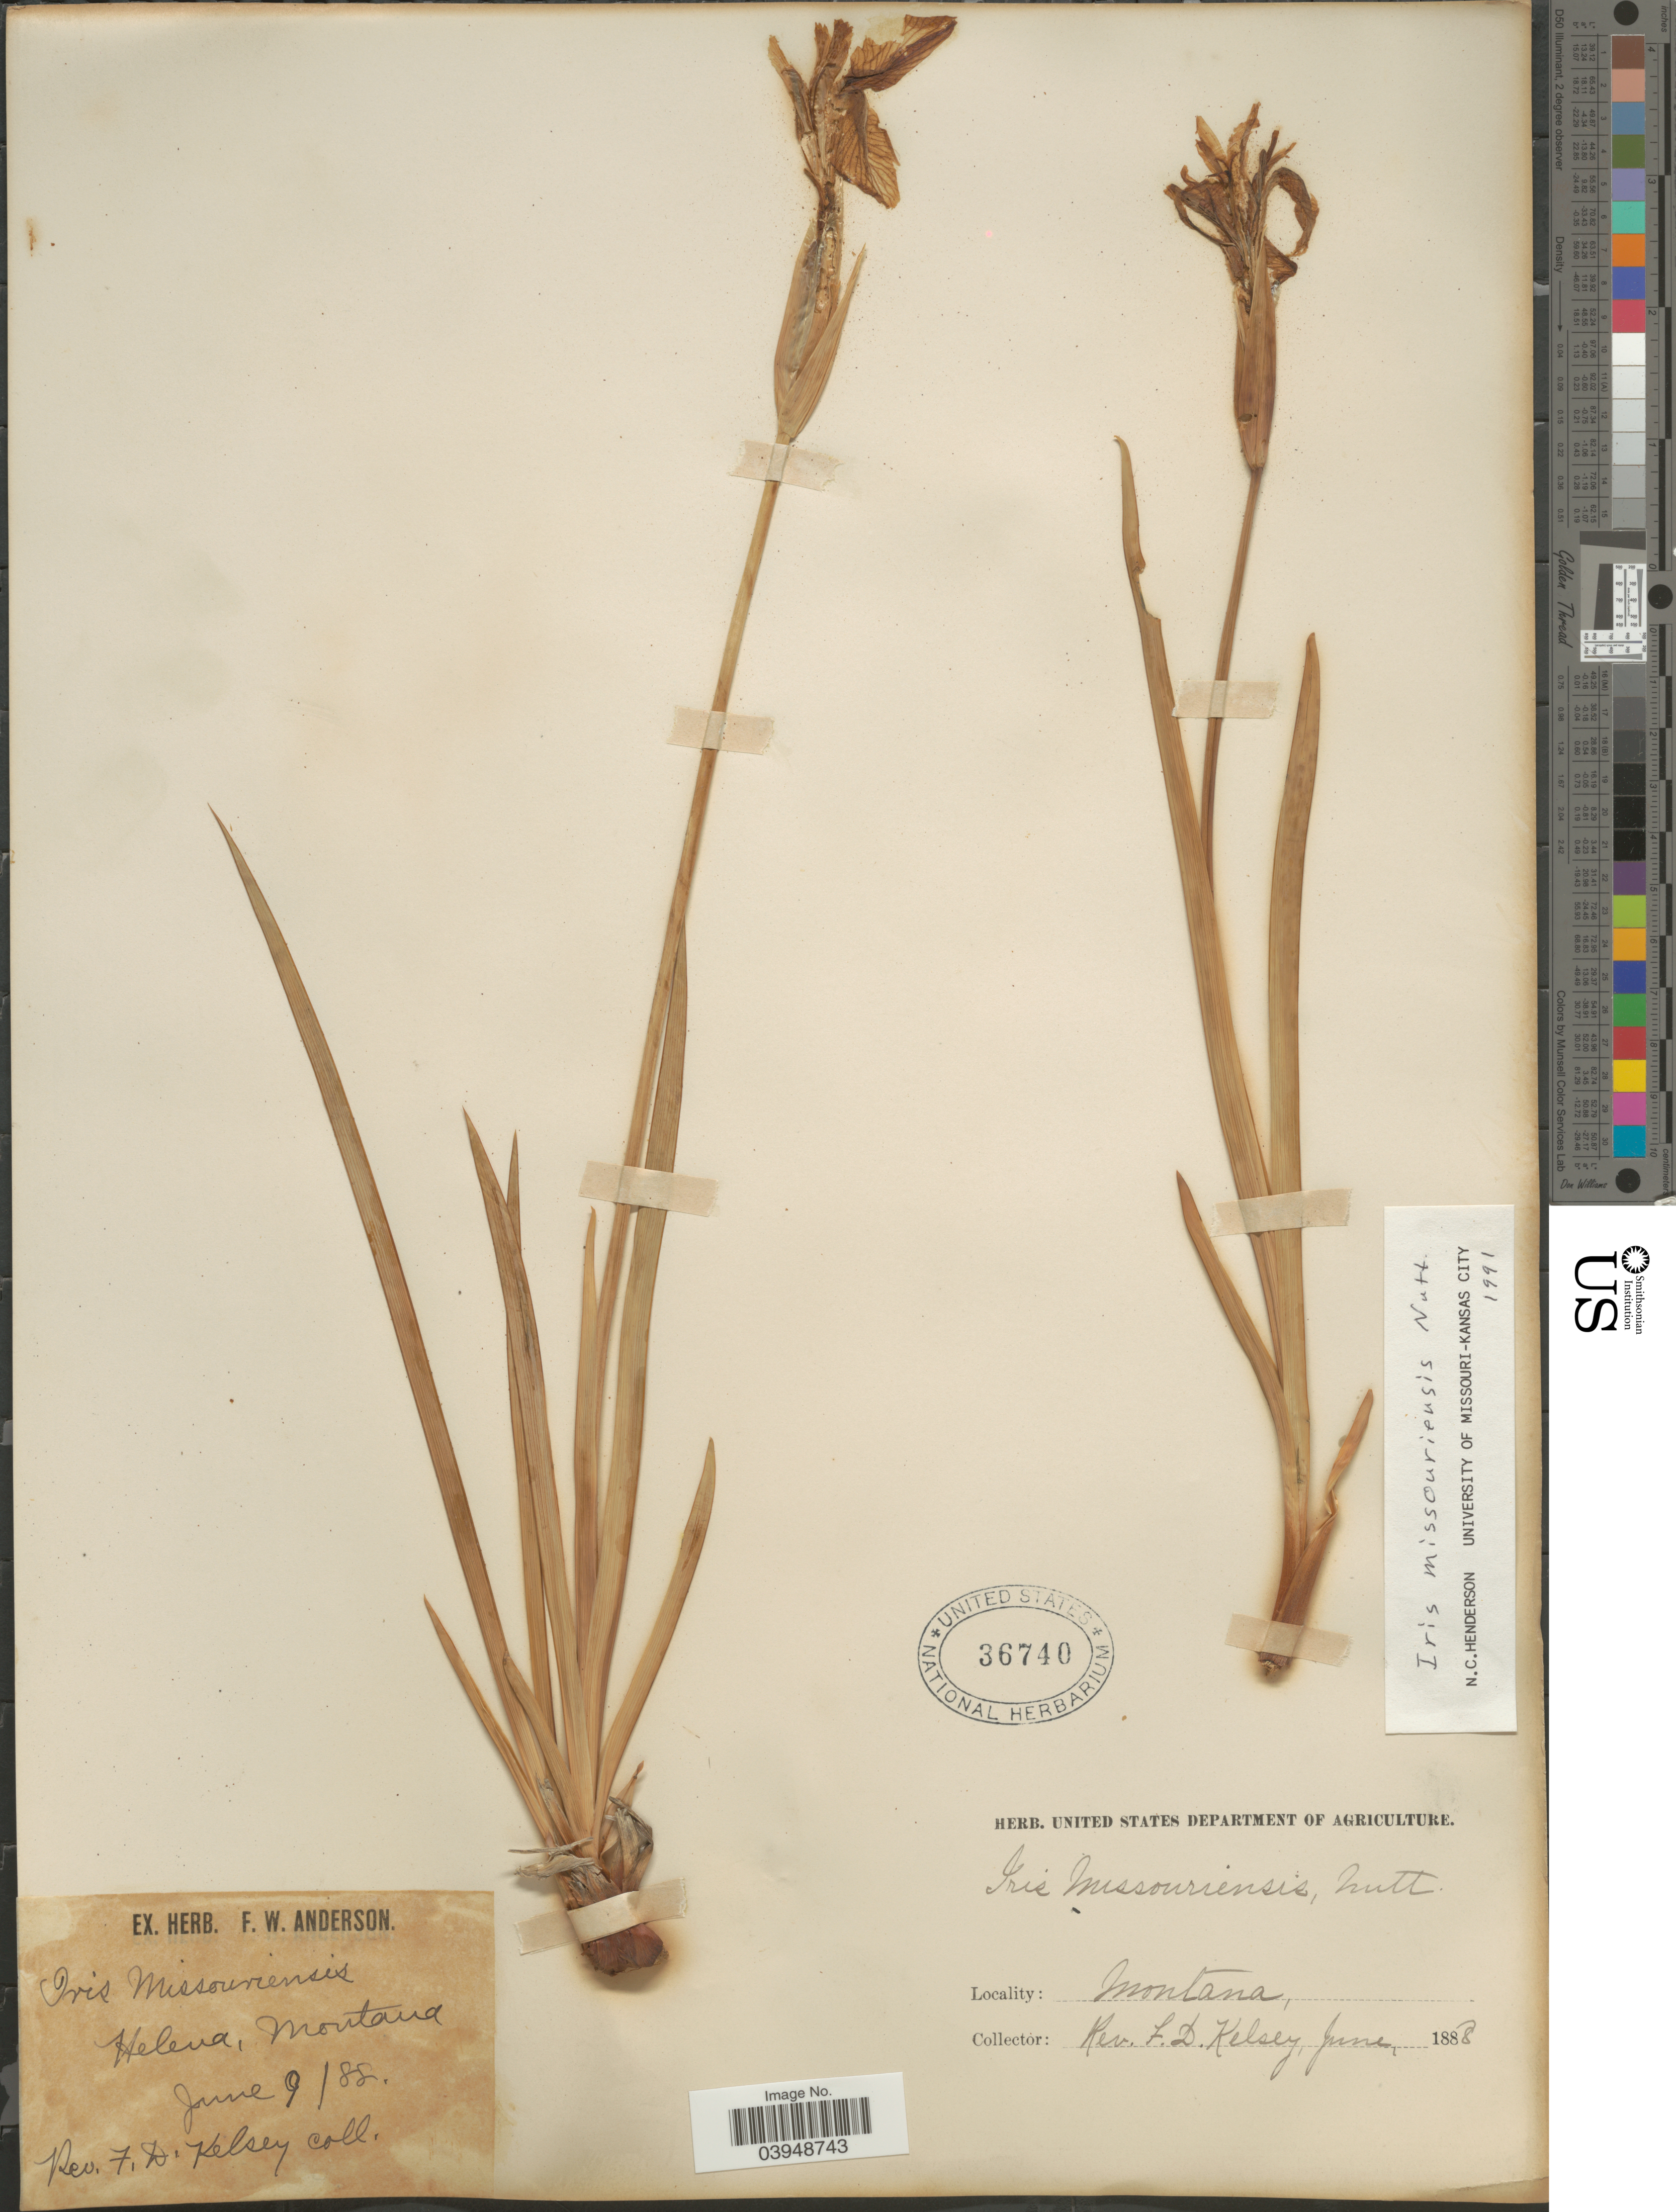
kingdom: Plantae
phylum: Tracheophyta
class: Liliopsida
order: Asparagales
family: Iridaceae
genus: Iris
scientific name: Iris missouriensis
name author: Nutt.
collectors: F. Kelsey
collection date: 1888-06-09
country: United States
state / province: Montana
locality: Helena.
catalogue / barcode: US 36740